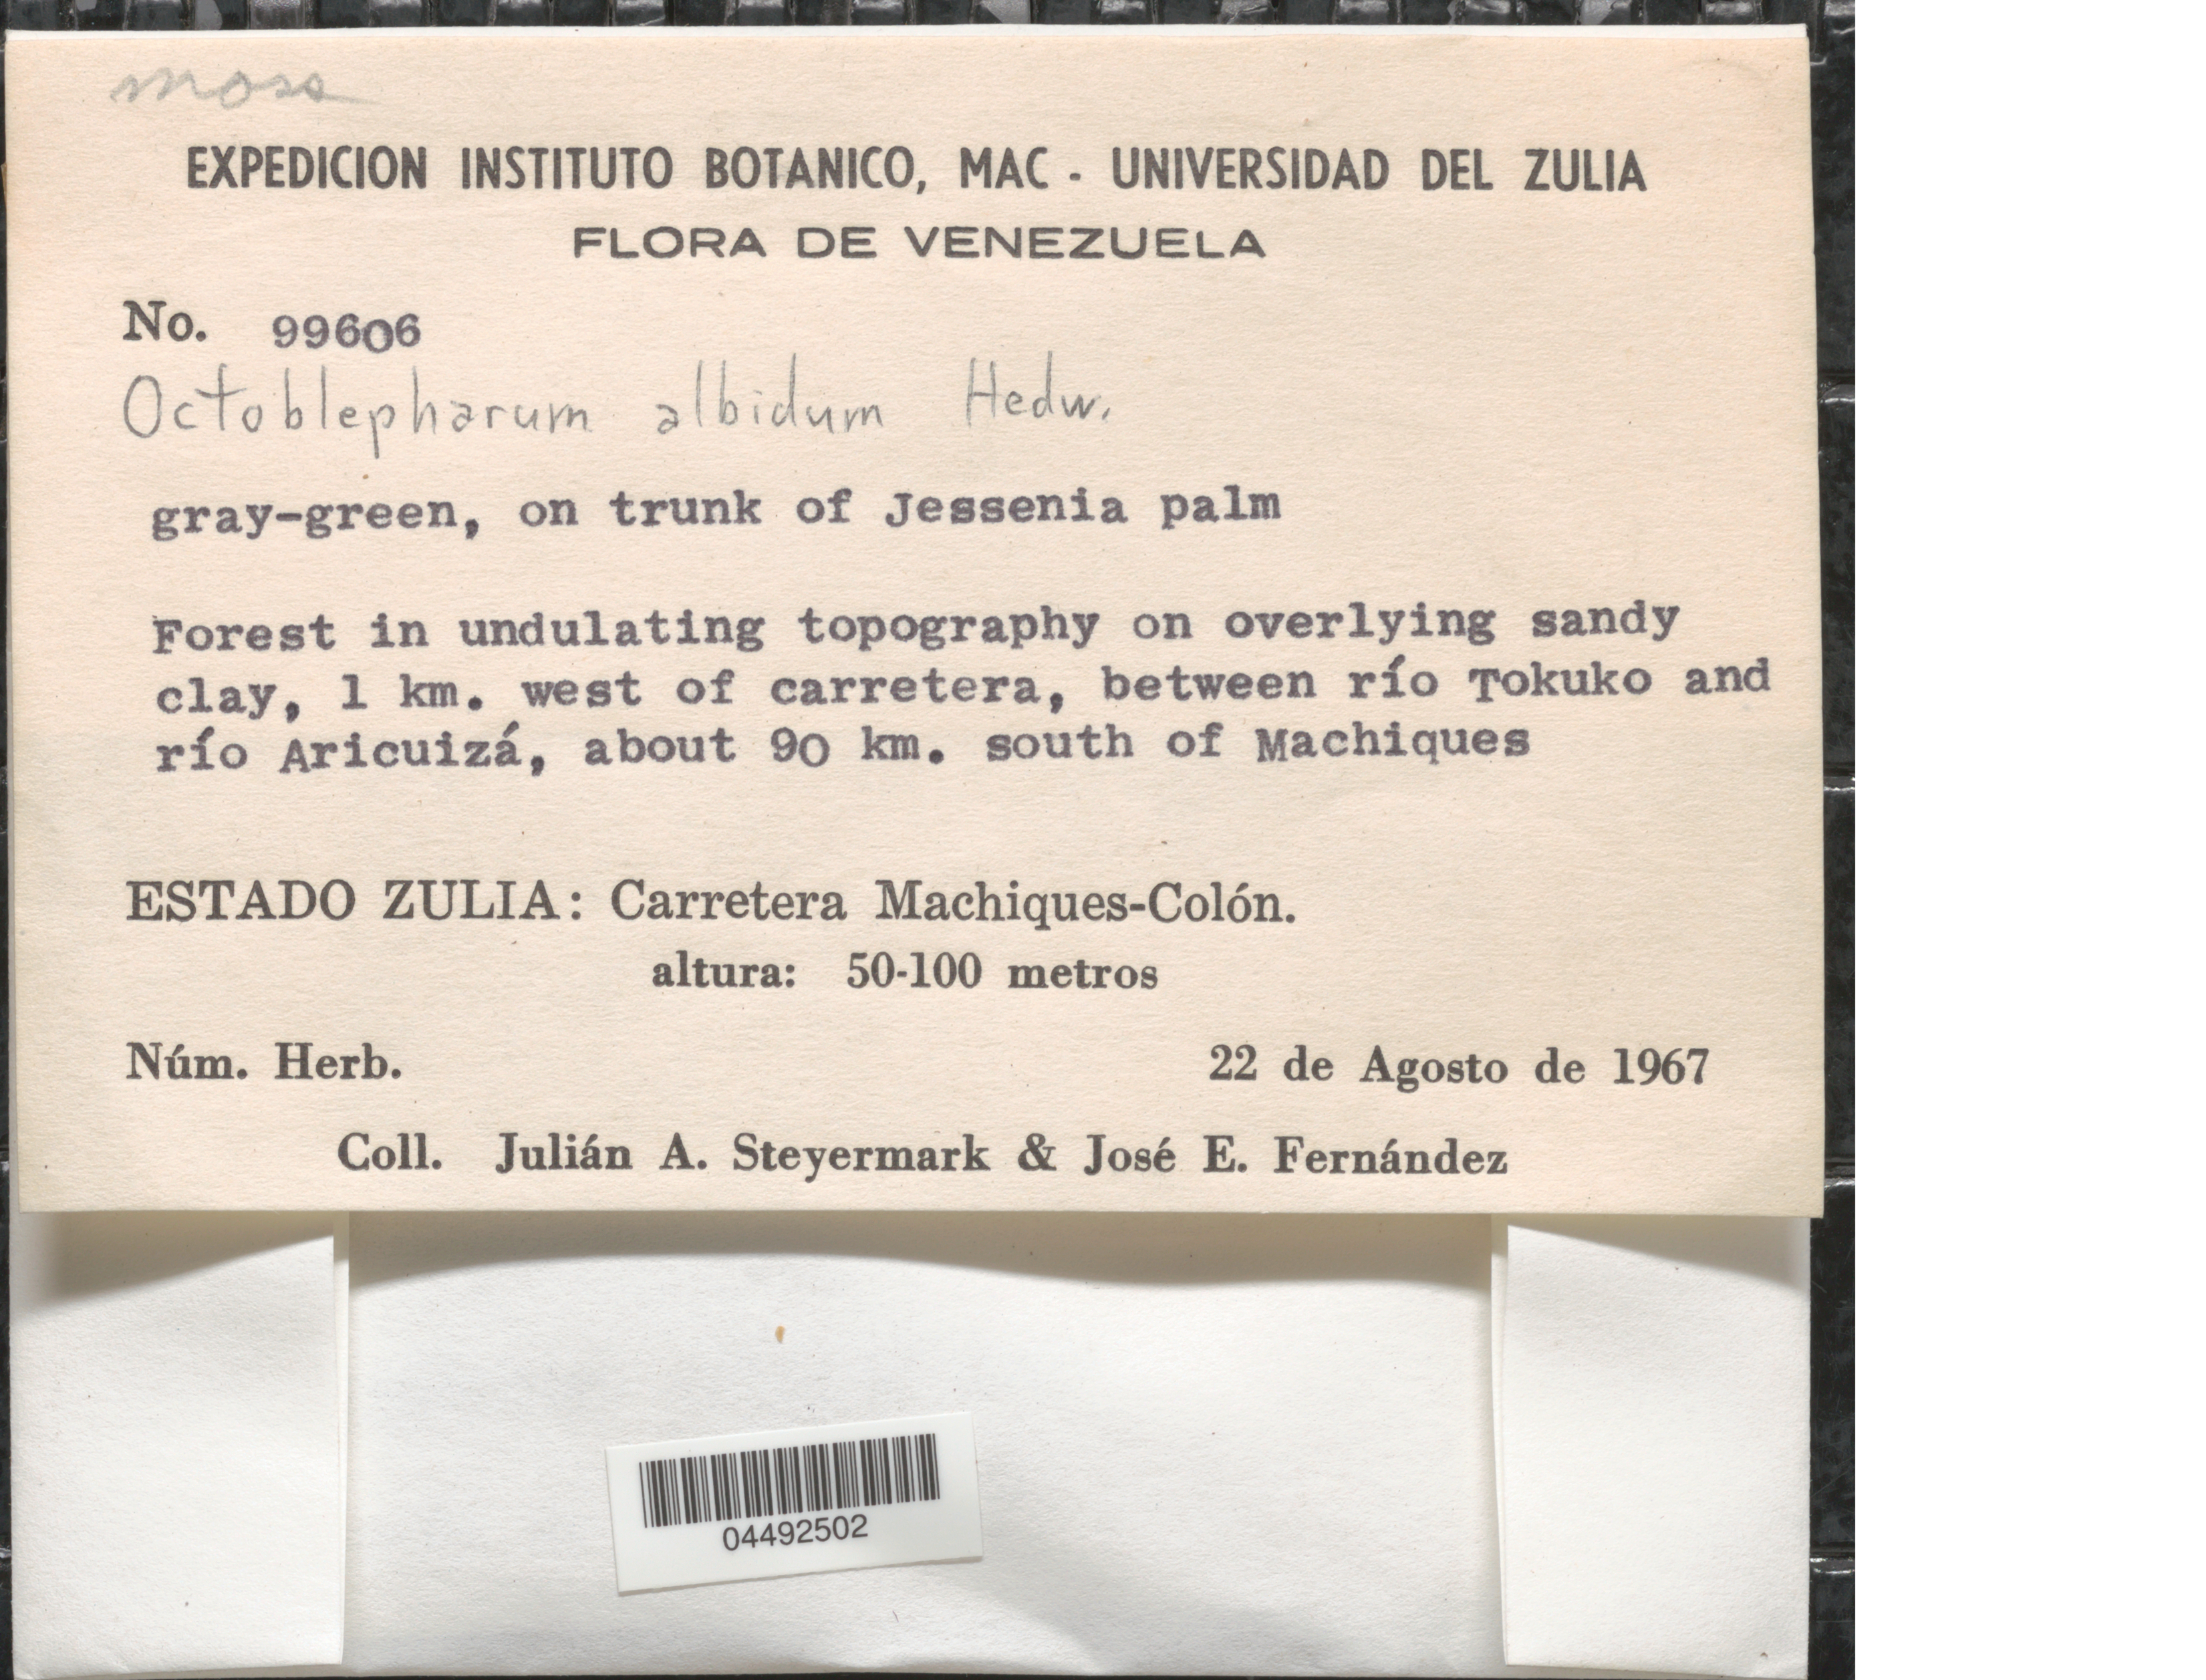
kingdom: Plantae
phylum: Bryophyta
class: Bryopsida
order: Dicranales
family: Octoblepharaceae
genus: Octoblepharum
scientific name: Octoblepharum albidum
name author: Hedw.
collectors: J. Steyermark & J. Fernández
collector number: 99606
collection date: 1967-08-22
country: Venezuela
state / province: Zulia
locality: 1 km. west of carretera, between río Tokuko and río Aricuizá, about 90 km. south of Machiques. Carretera Machiques-Colón.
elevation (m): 50